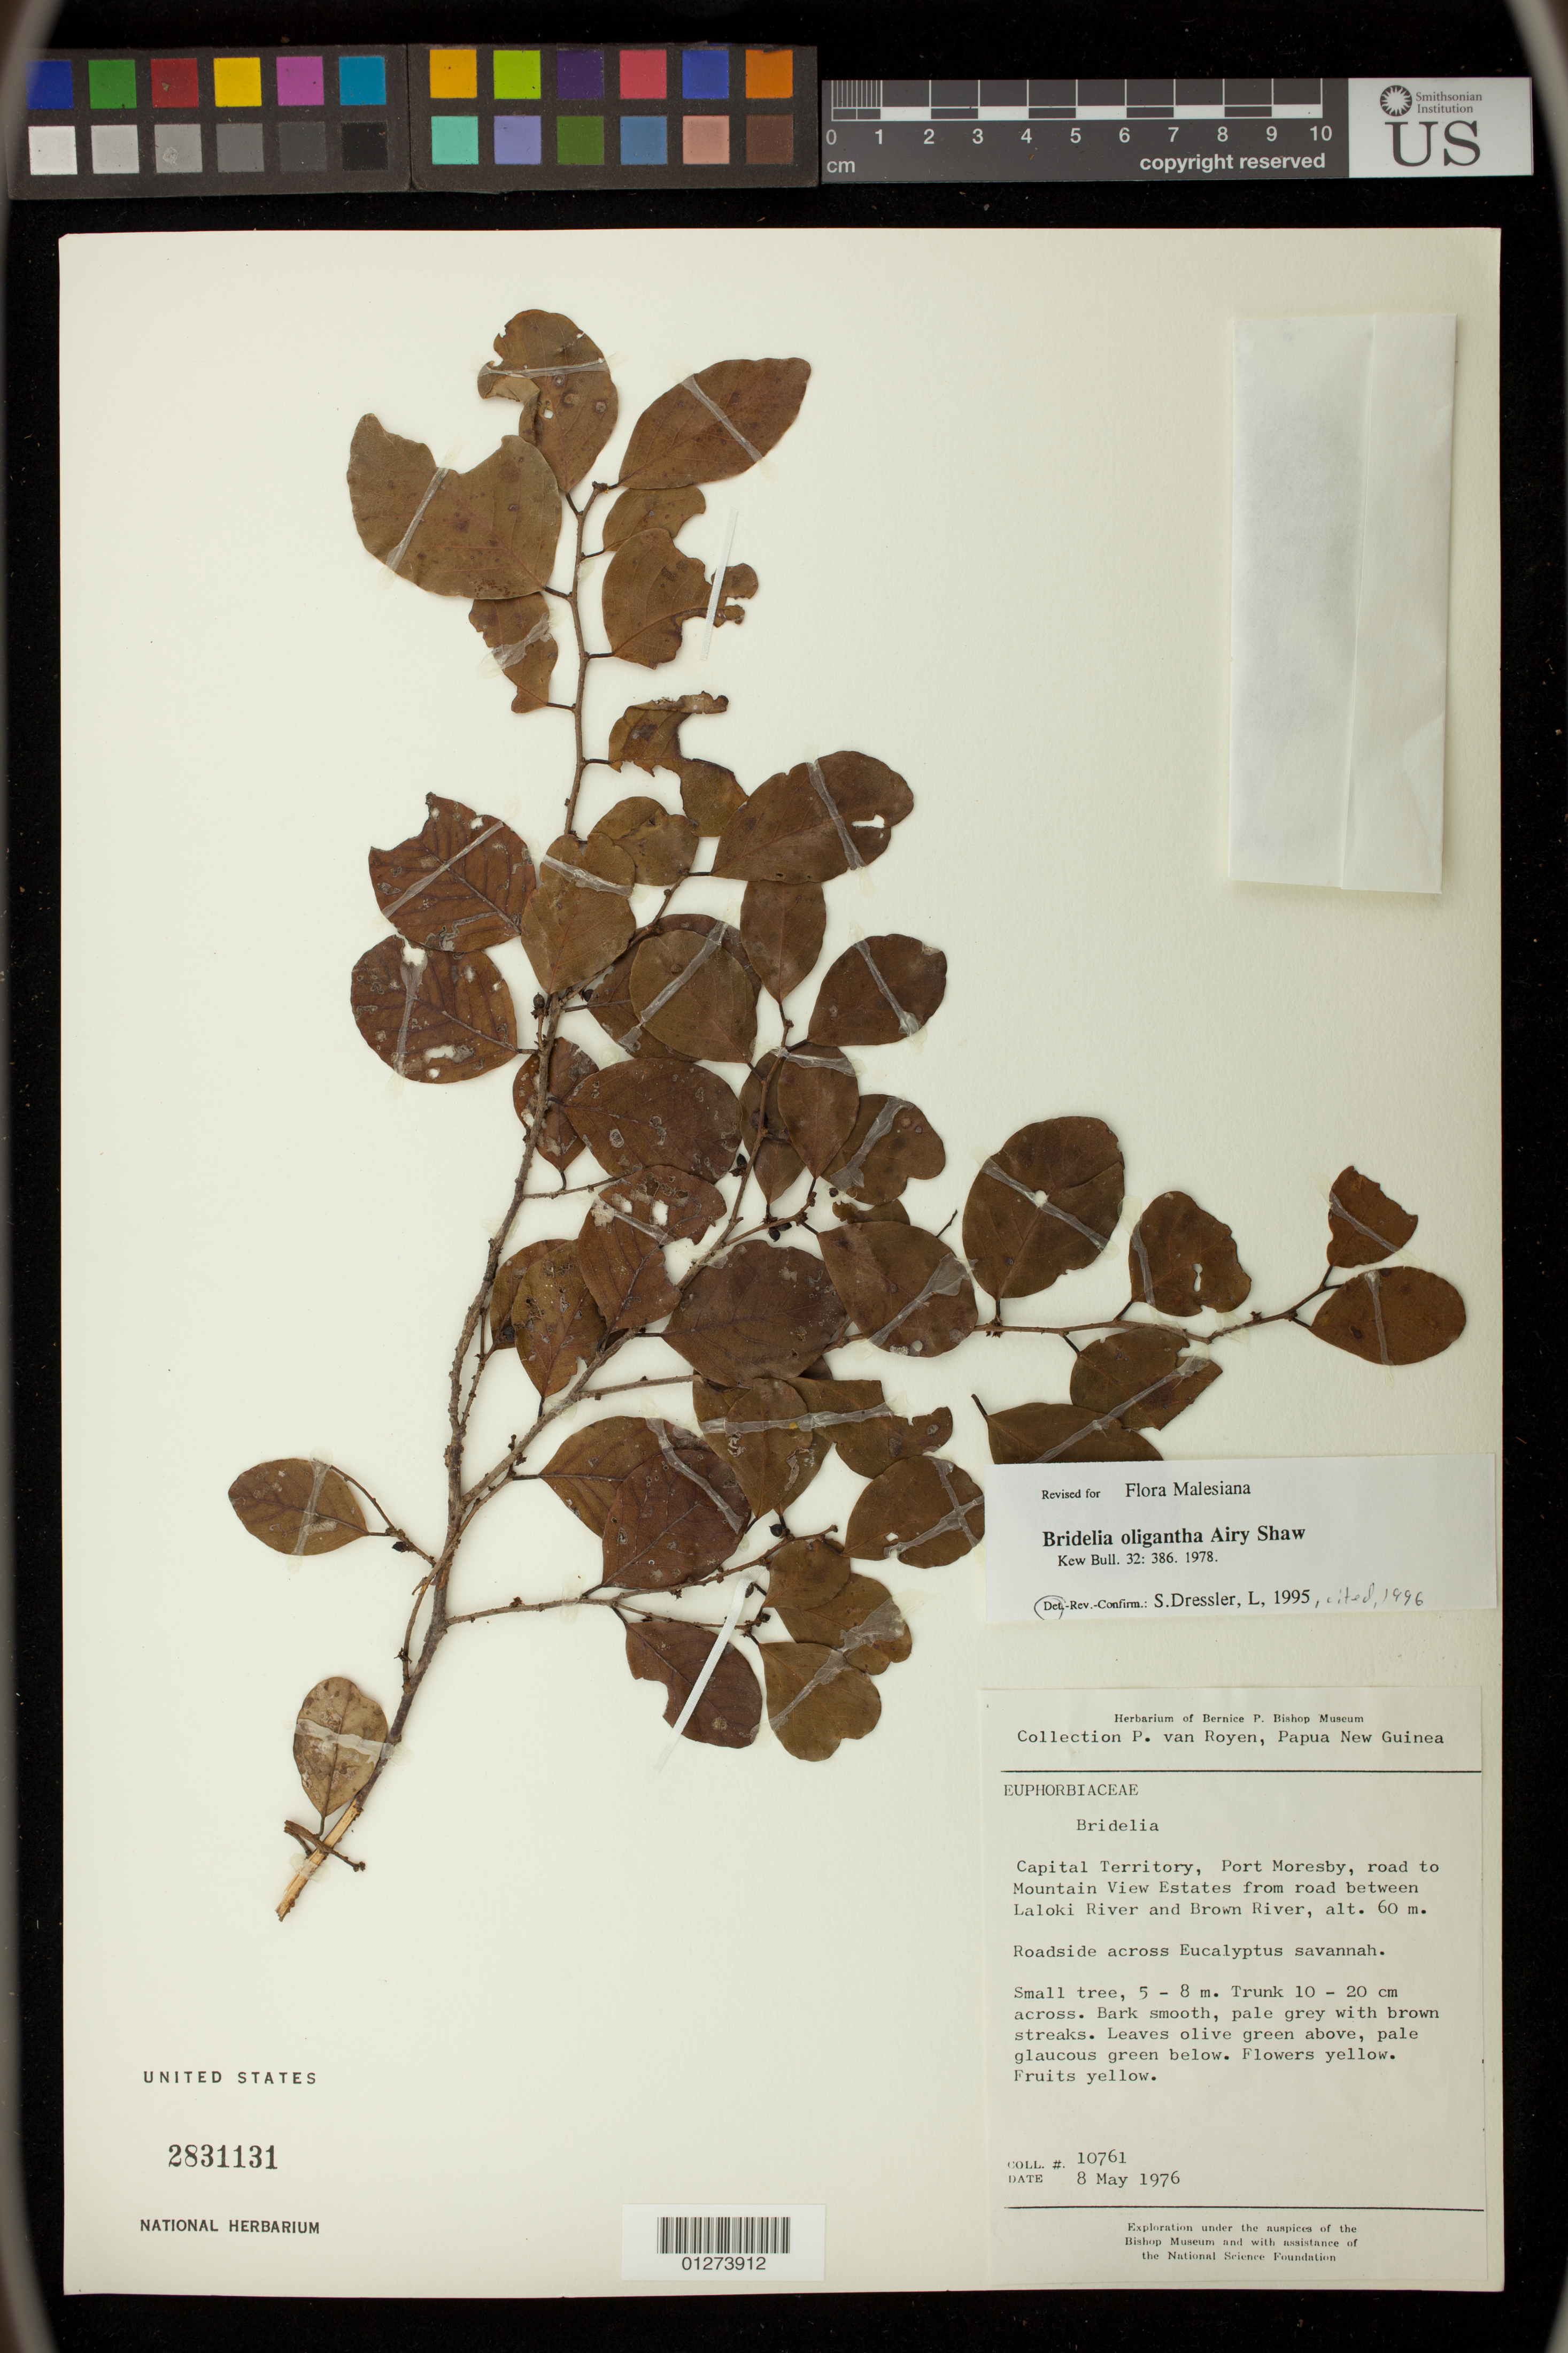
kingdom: Plantae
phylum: Tracheophyta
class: Magnoliopsida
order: Malpighiales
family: Phyllanthaceae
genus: Bridelia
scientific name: Bridelia oligantha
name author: Airy Shaw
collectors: P. van Royen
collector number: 10761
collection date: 1976-05-08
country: Papua New Guinea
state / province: National Capital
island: New Guinea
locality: Capital Territory, Port Moresby, road to Mountain View Estates from road between Laloki River and Brown River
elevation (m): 60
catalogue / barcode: US 2831131